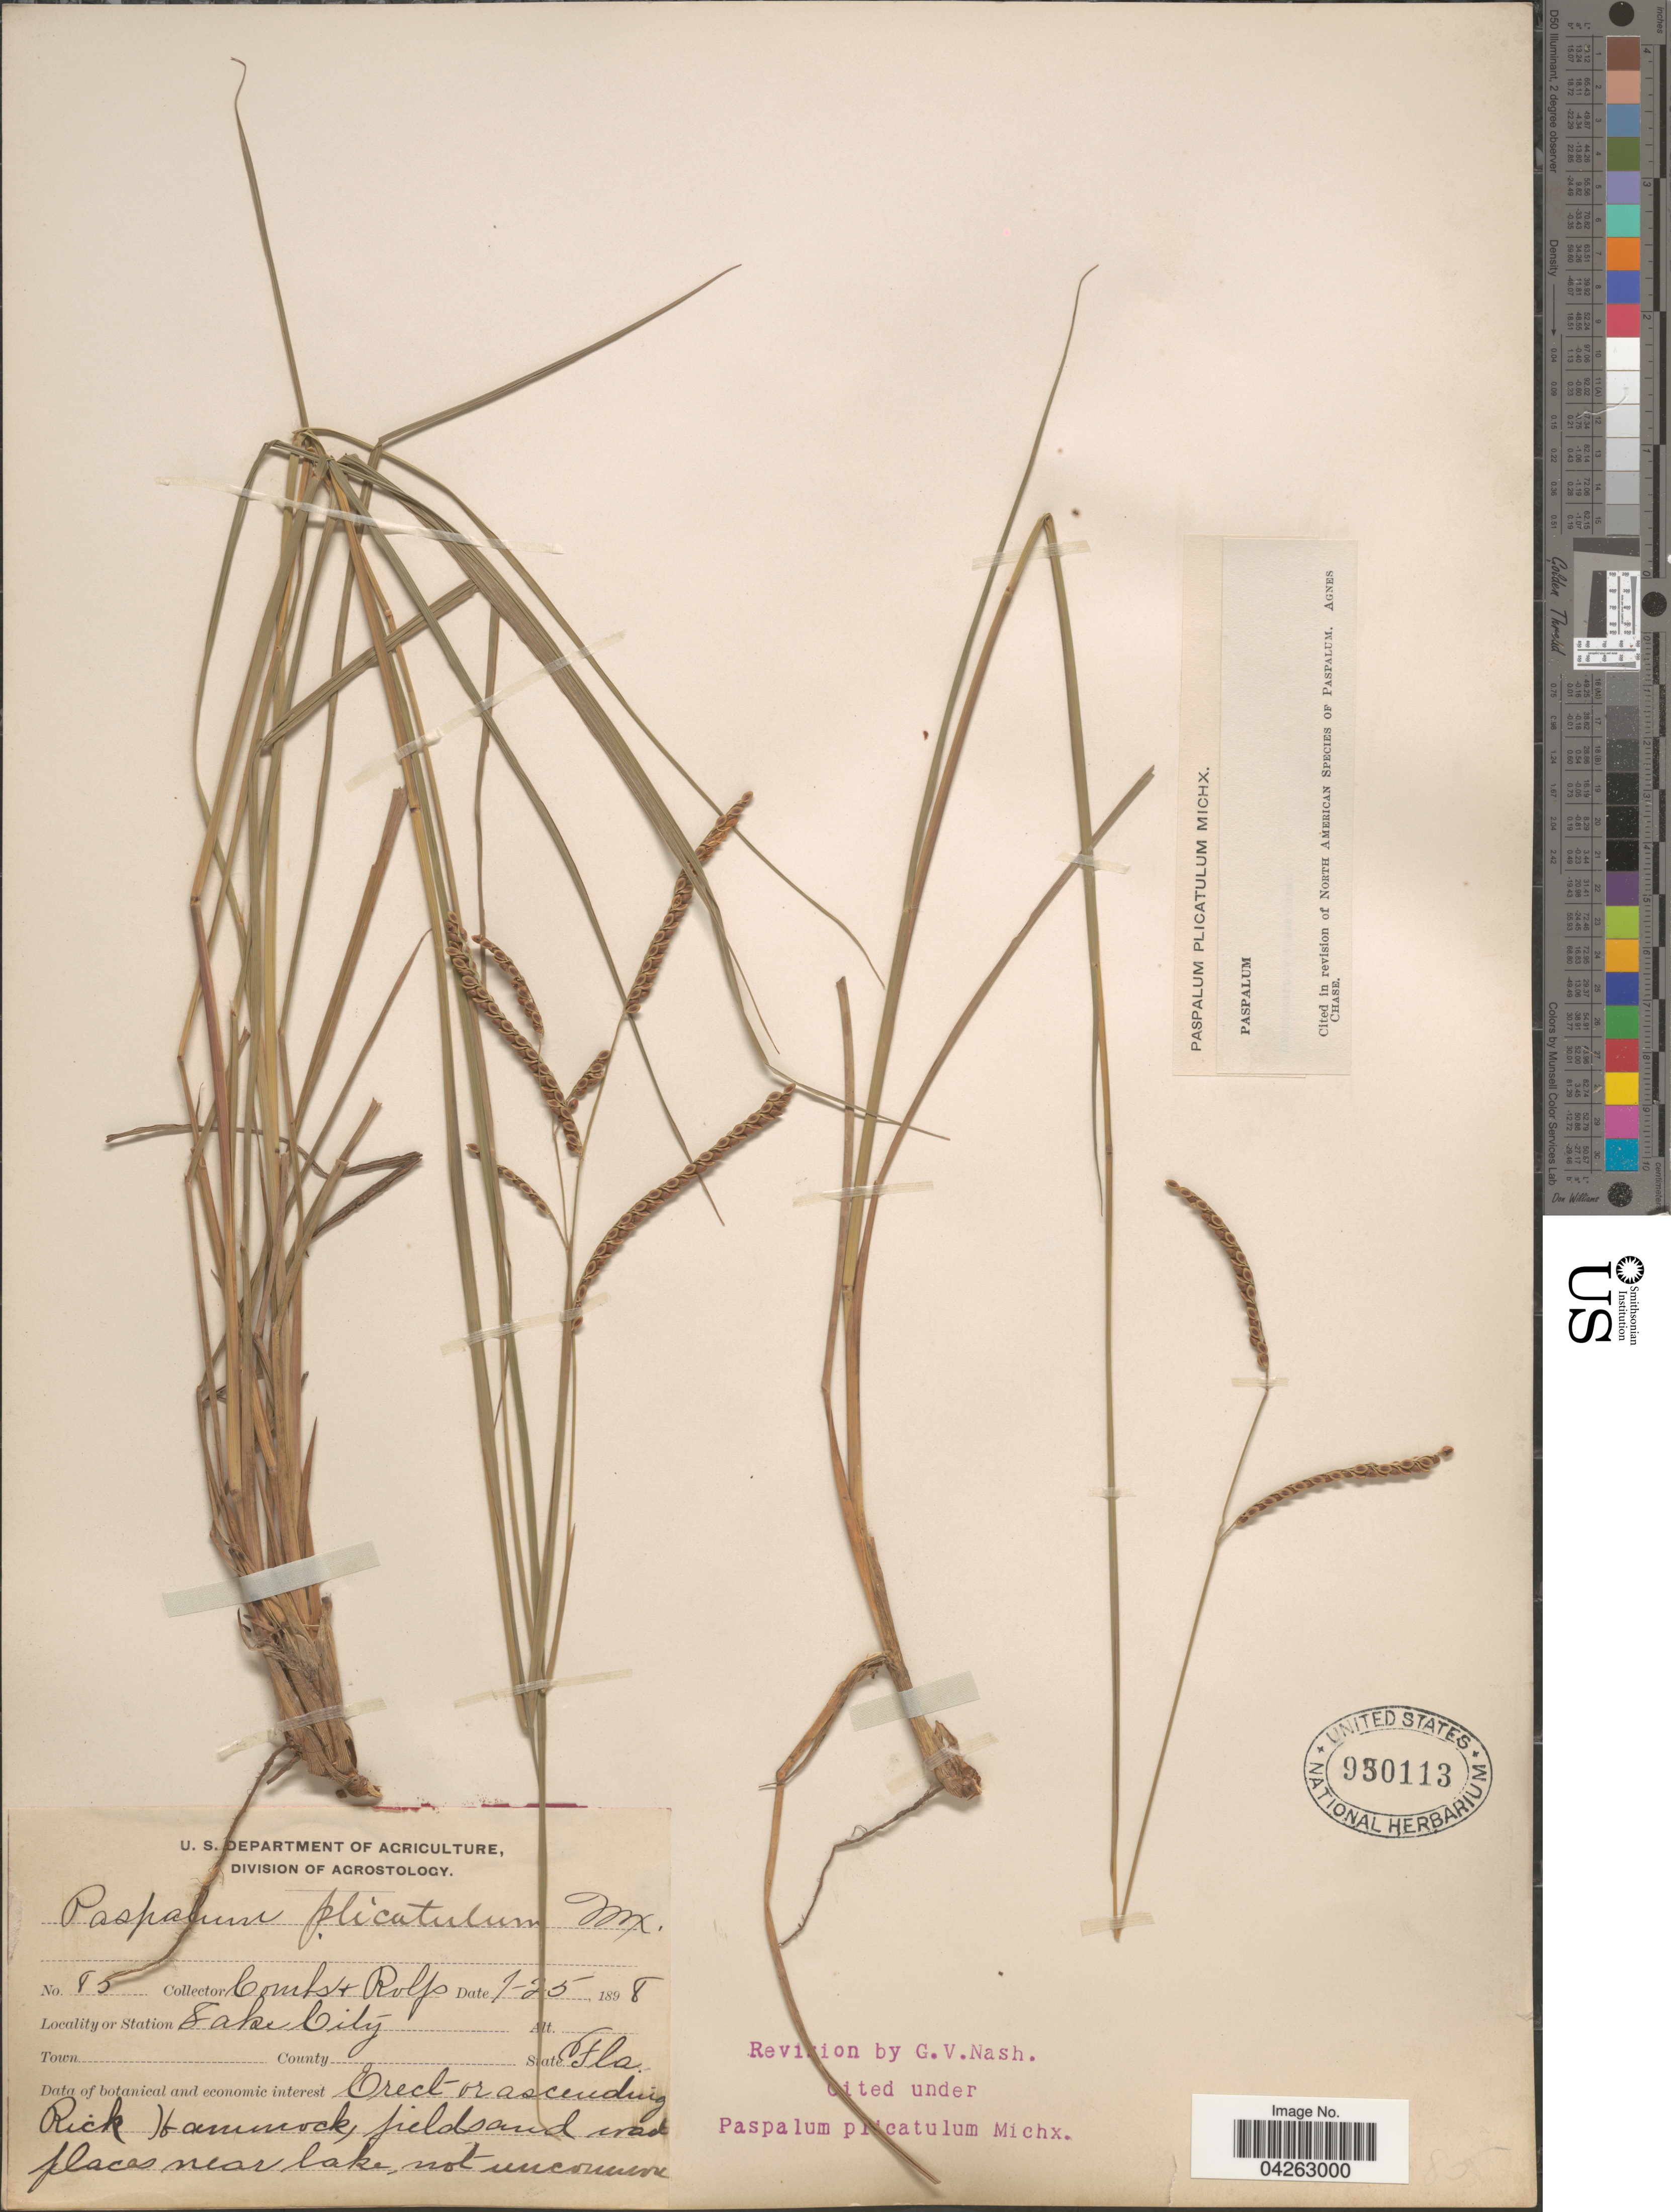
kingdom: Plantae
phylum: Tracheophyta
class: Liliopsida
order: Poales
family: Poaceae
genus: Paspalum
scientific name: Paspalum plicatulum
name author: Michx.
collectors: -. Combs & Rolfs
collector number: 85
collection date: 1898-07-25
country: United States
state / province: Florida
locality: Station Lake City.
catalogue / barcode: US 950113